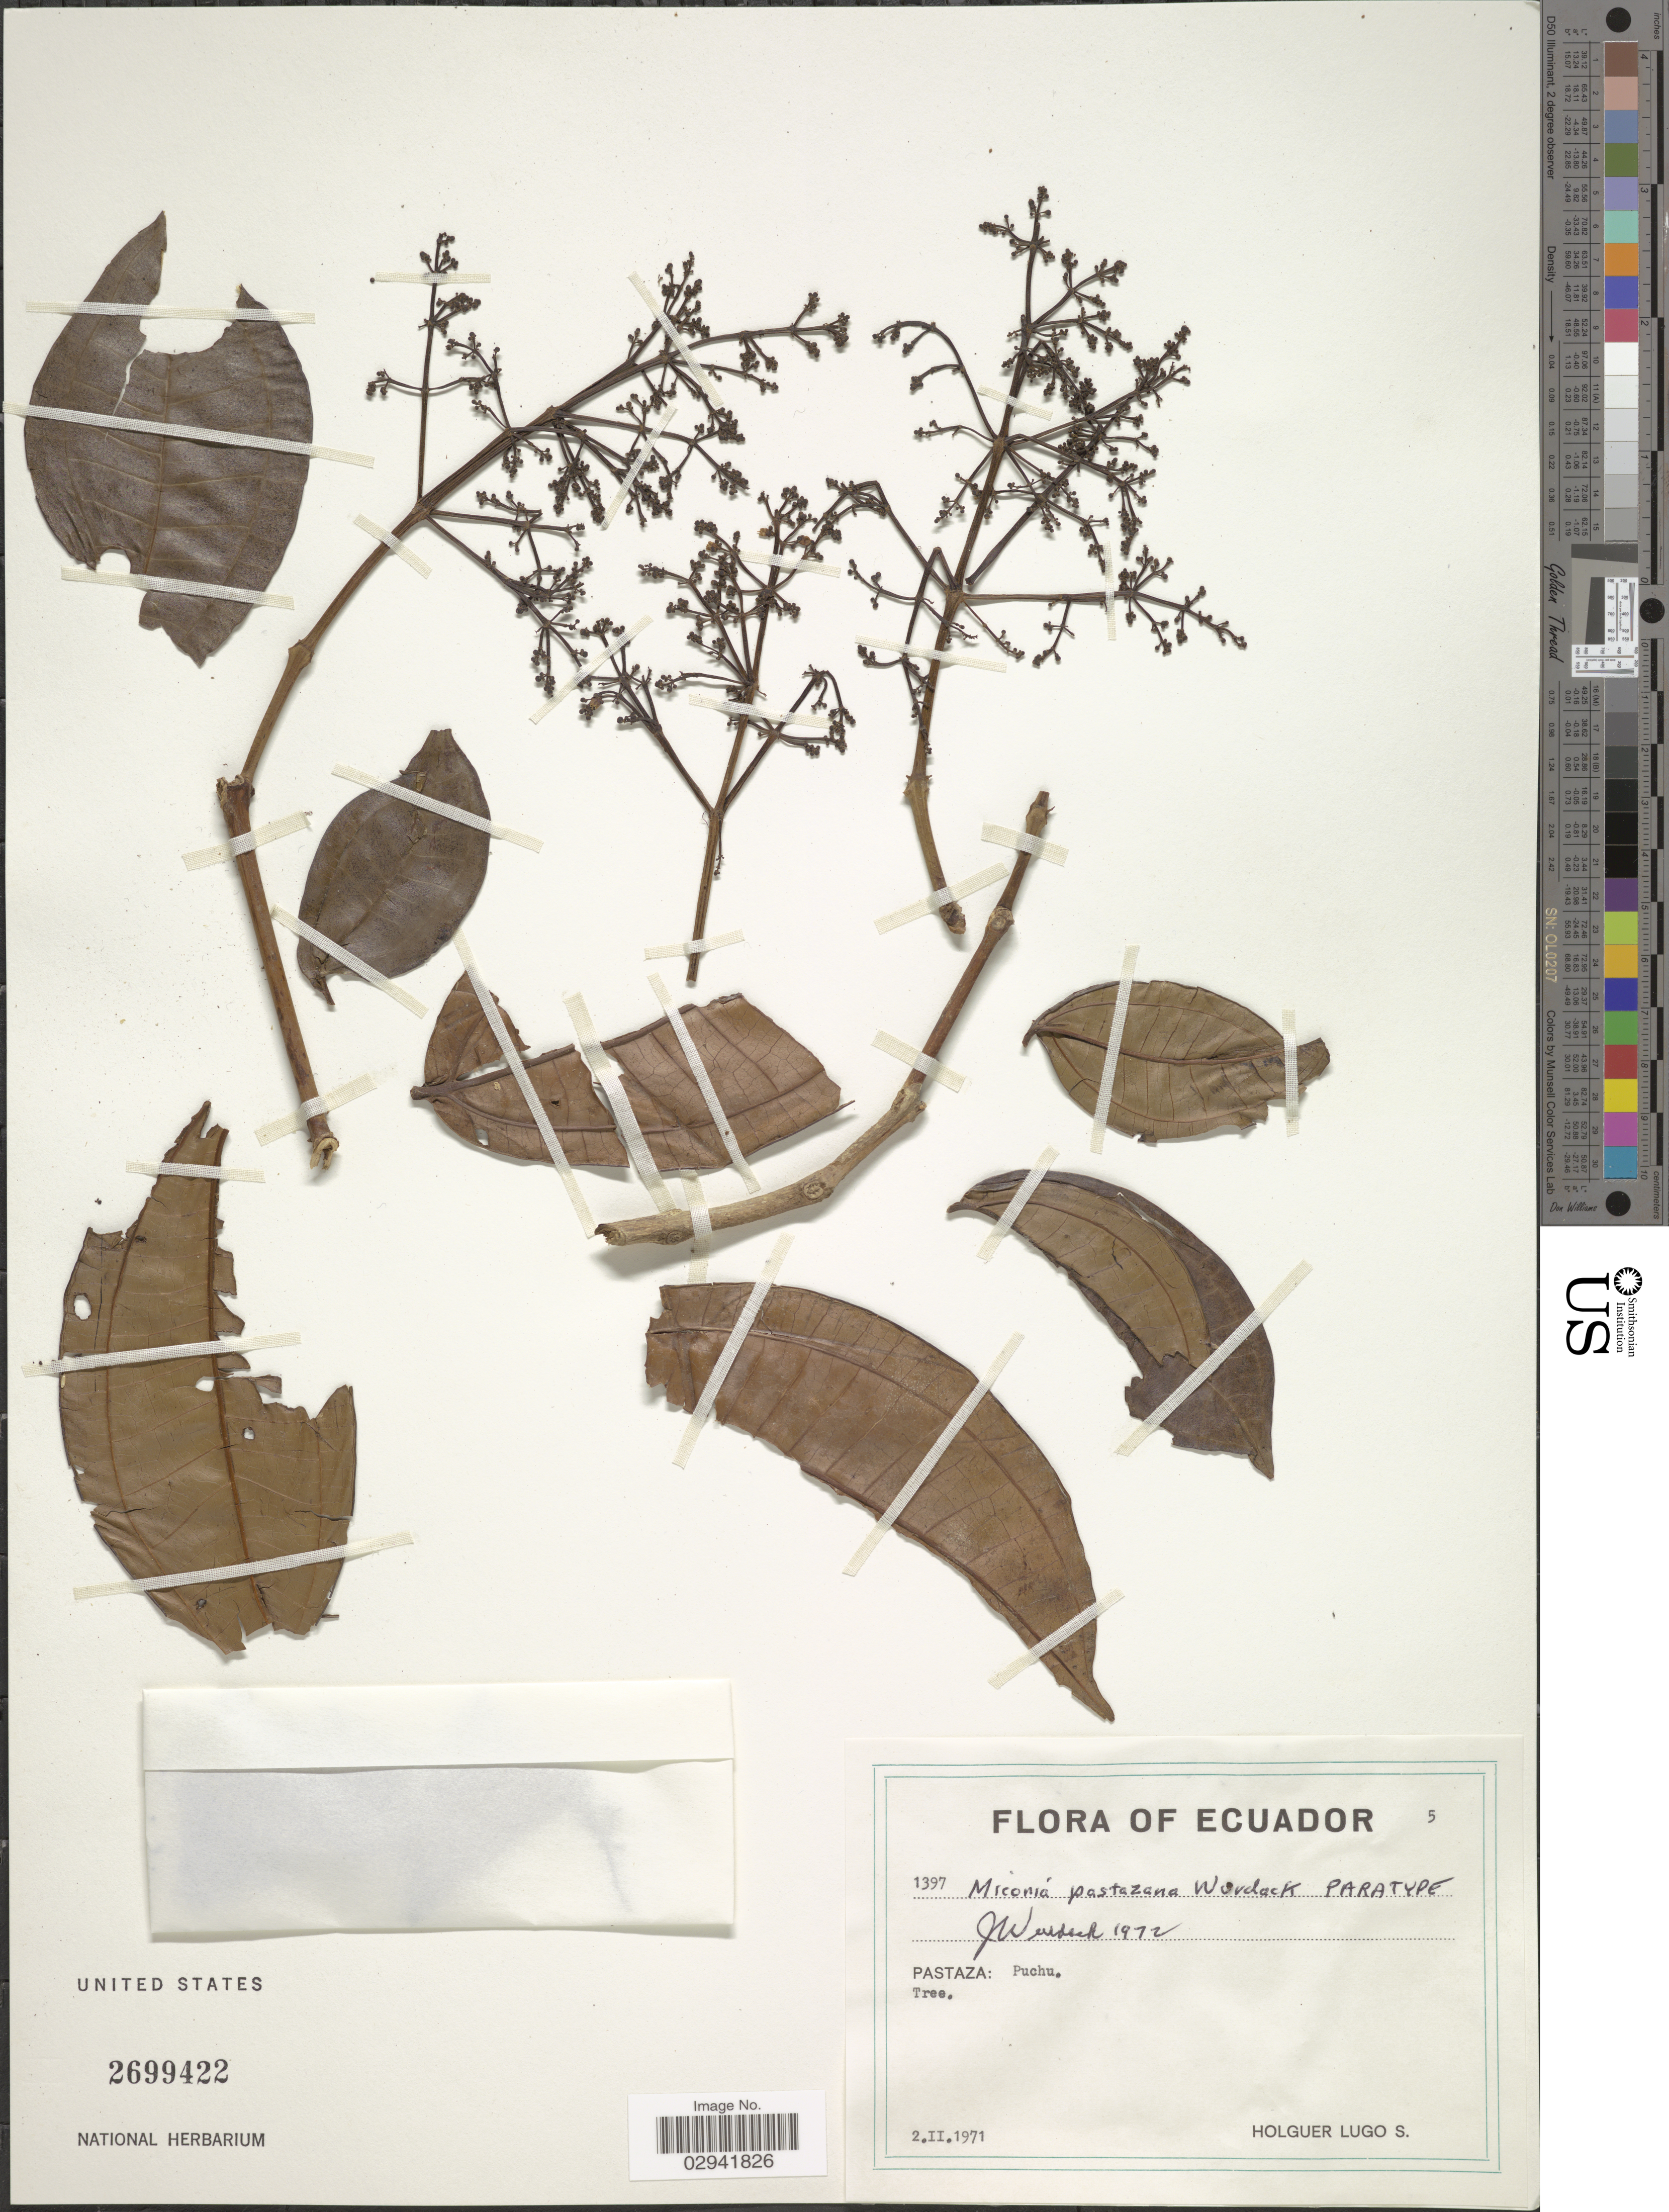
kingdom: Plantae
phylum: Tracheophyta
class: Magnoliopsida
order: Myrtales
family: Melastomataceae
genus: Miconia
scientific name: Miconia pastazana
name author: Wurdack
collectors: H. Lugo S.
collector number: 1397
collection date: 1971-02-02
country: Ecuador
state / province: Pastaza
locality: Puchu.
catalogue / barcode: US 2699422